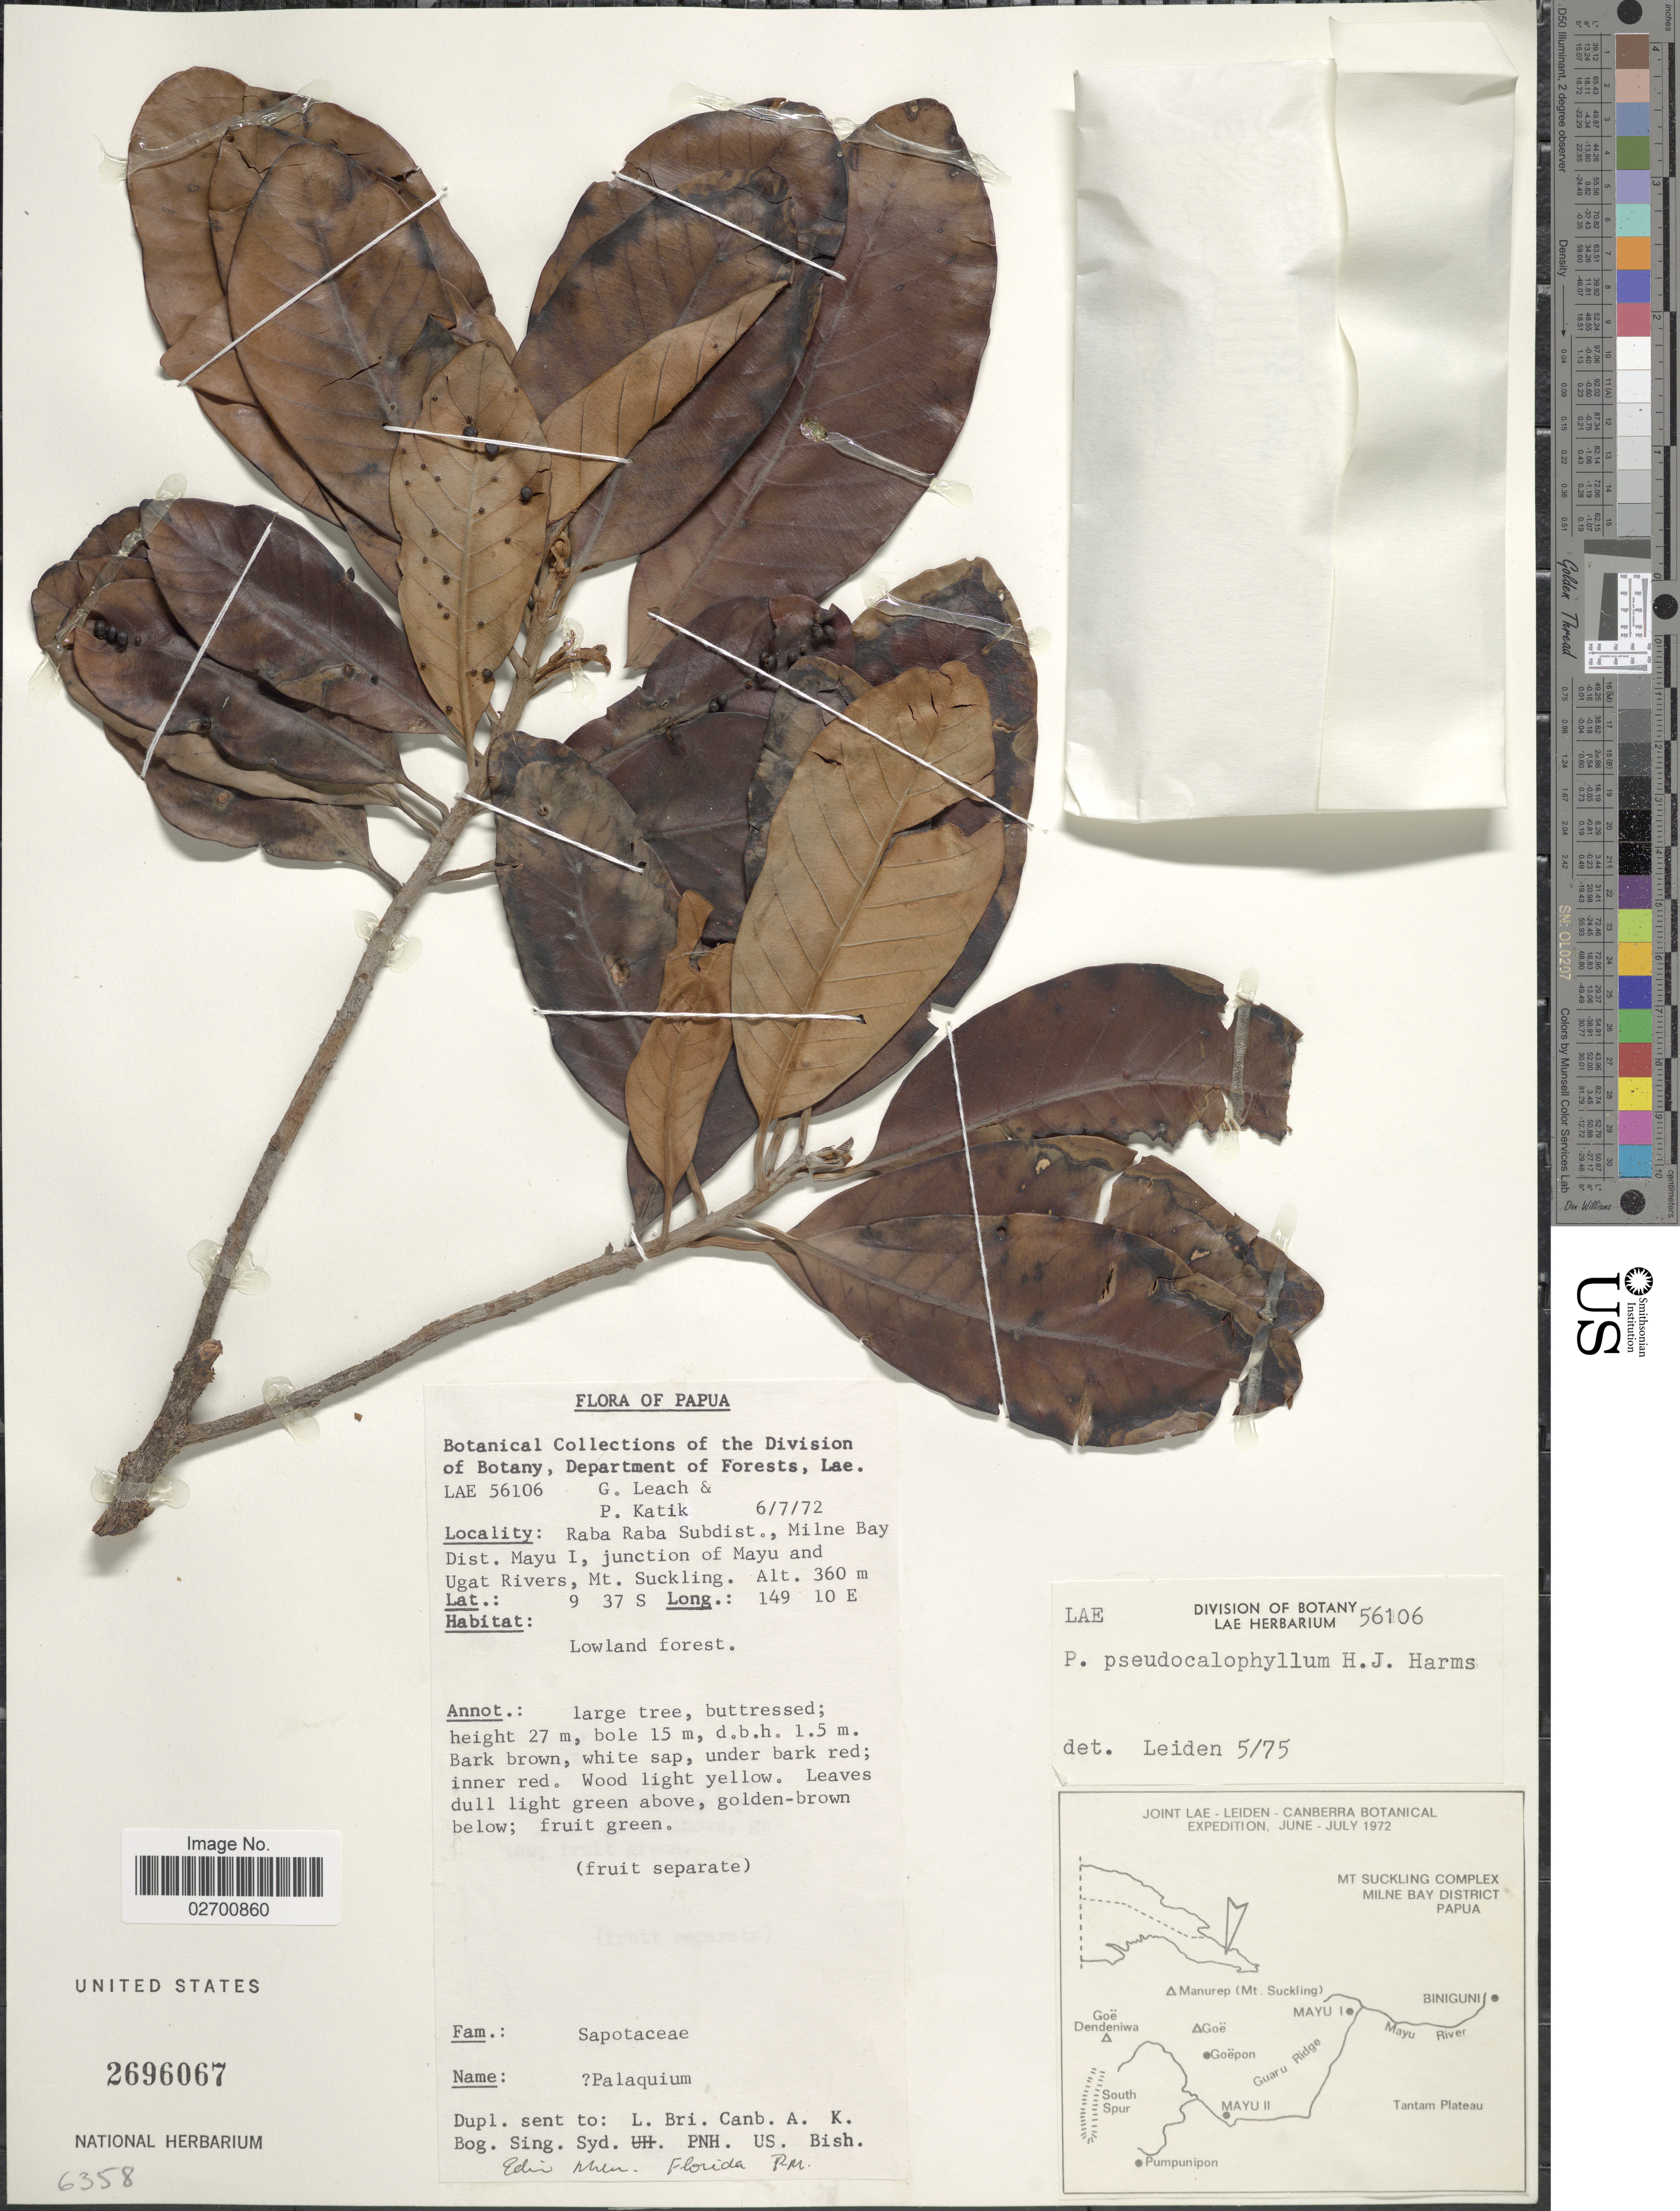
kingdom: Plantae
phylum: Tracheophyta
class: Magnoliopsida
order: Ericales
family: Sapotaceae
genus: Palaquium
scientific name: Palaquium sp.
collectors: G. Leach & P. Katik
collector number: LAE 56106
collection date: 1972-07-06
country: Papua New Guinea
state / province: Milne Bay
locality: Papua. Raba Raba Subdist., Mayu I, junction of Mayu and Ugat Rivers, Mt. Suckling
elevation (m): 360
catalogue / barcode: US 2696067